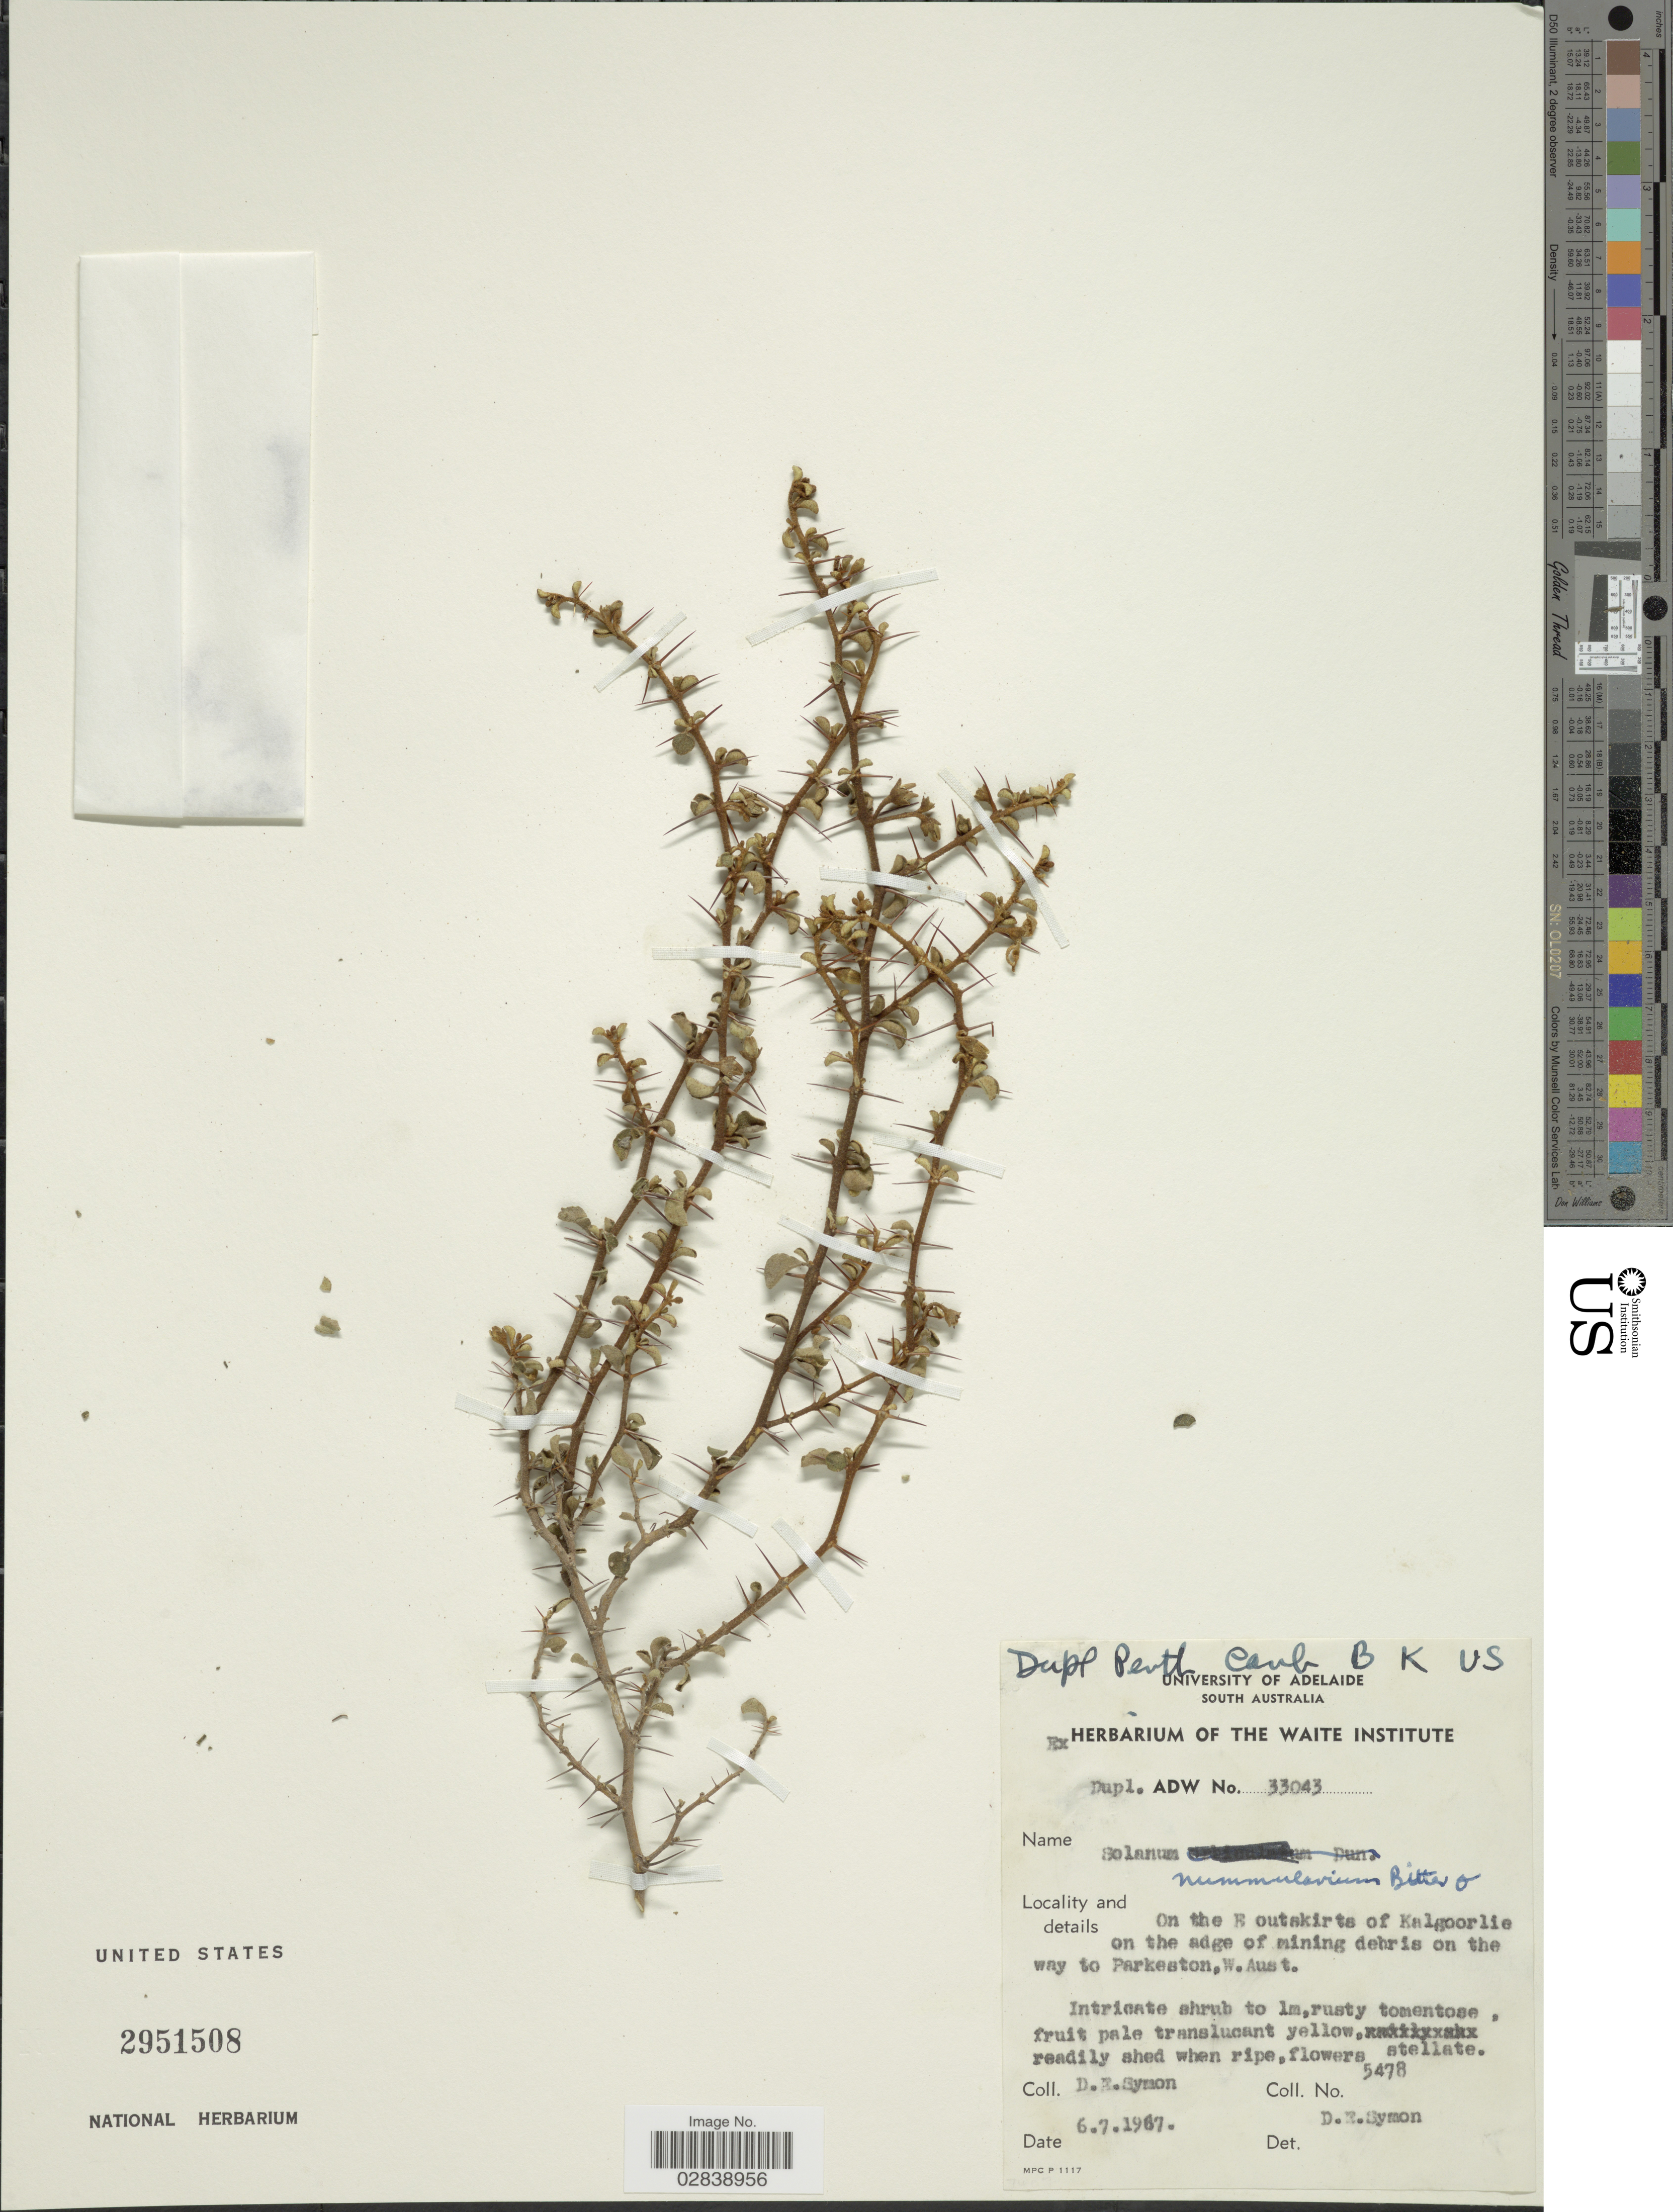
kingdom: Plantae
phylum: Tracheophyta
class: Magnoliopsida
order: Solanales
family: Solanaceae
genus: Solanum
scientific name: Solanum nummularium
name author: S. Moore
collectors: D. Symon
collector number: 5478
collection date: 1987-07-06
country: Australia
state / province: Western Australia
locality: On the E outskirts of Kalgoorlie on the adge of mining debris on the way to Parkeston, W. Aust.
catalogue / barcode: US 2951508